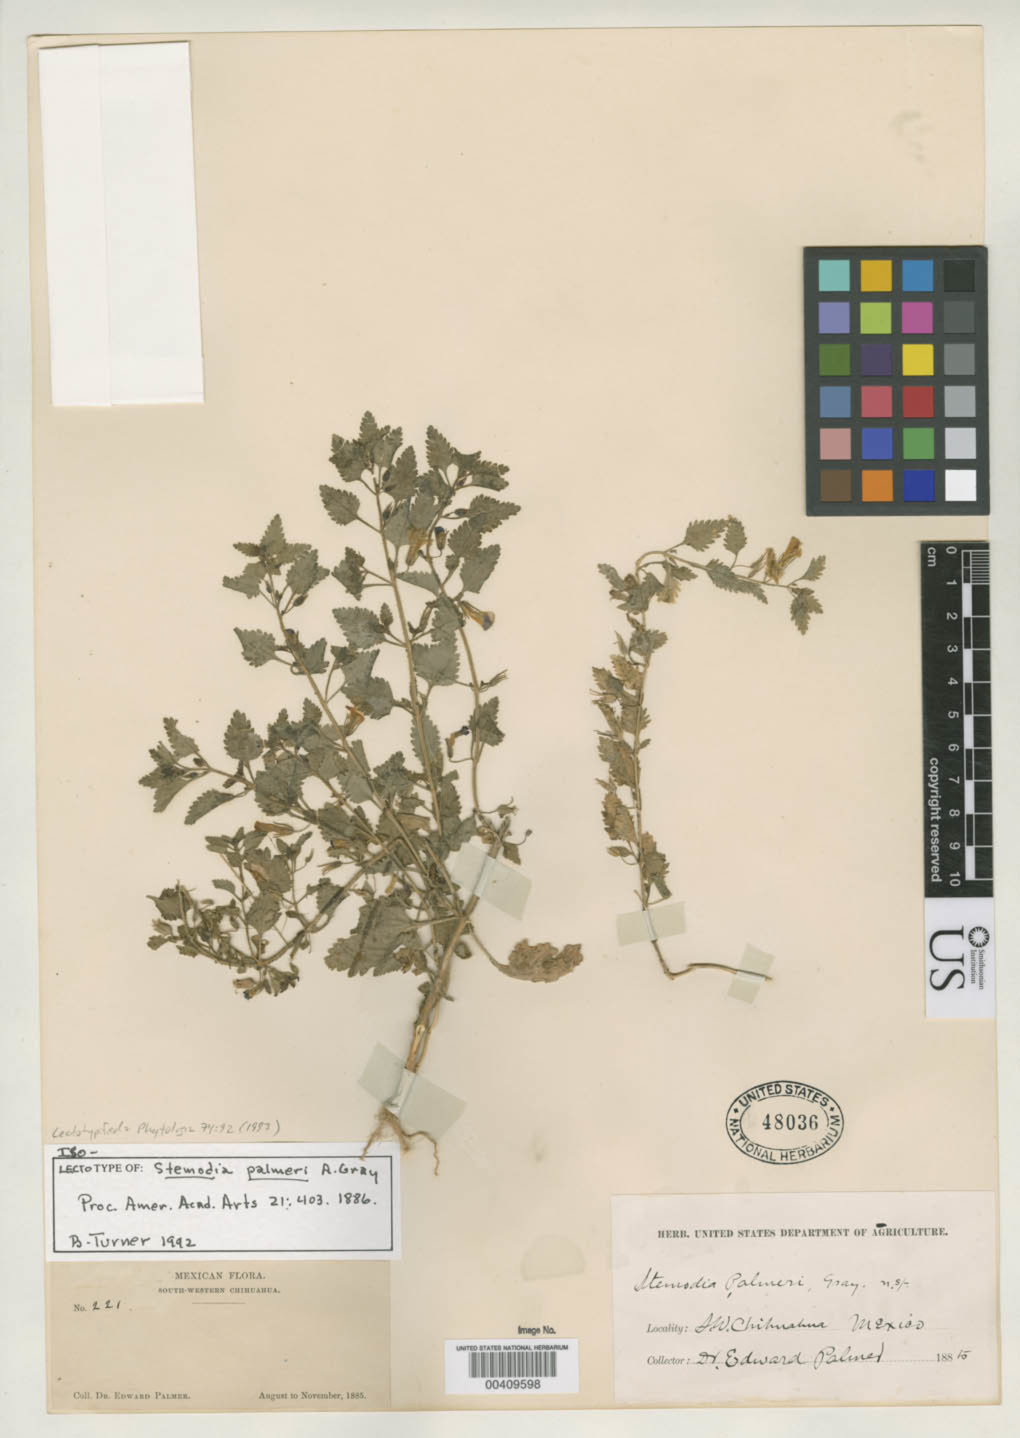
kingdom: Plantae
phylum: Tracheophyta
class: Magnoliopsida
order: Lamiales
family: Plantaginaceae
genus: Stemodia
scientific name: Stemodia palmeri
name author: A. Gray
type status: Isolectotype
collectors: E. Palmer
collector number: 221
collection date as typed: Aug 1885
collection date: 1885-08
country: Mexico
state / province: Chihuahua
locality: Batopilas.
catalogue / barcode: US 48036